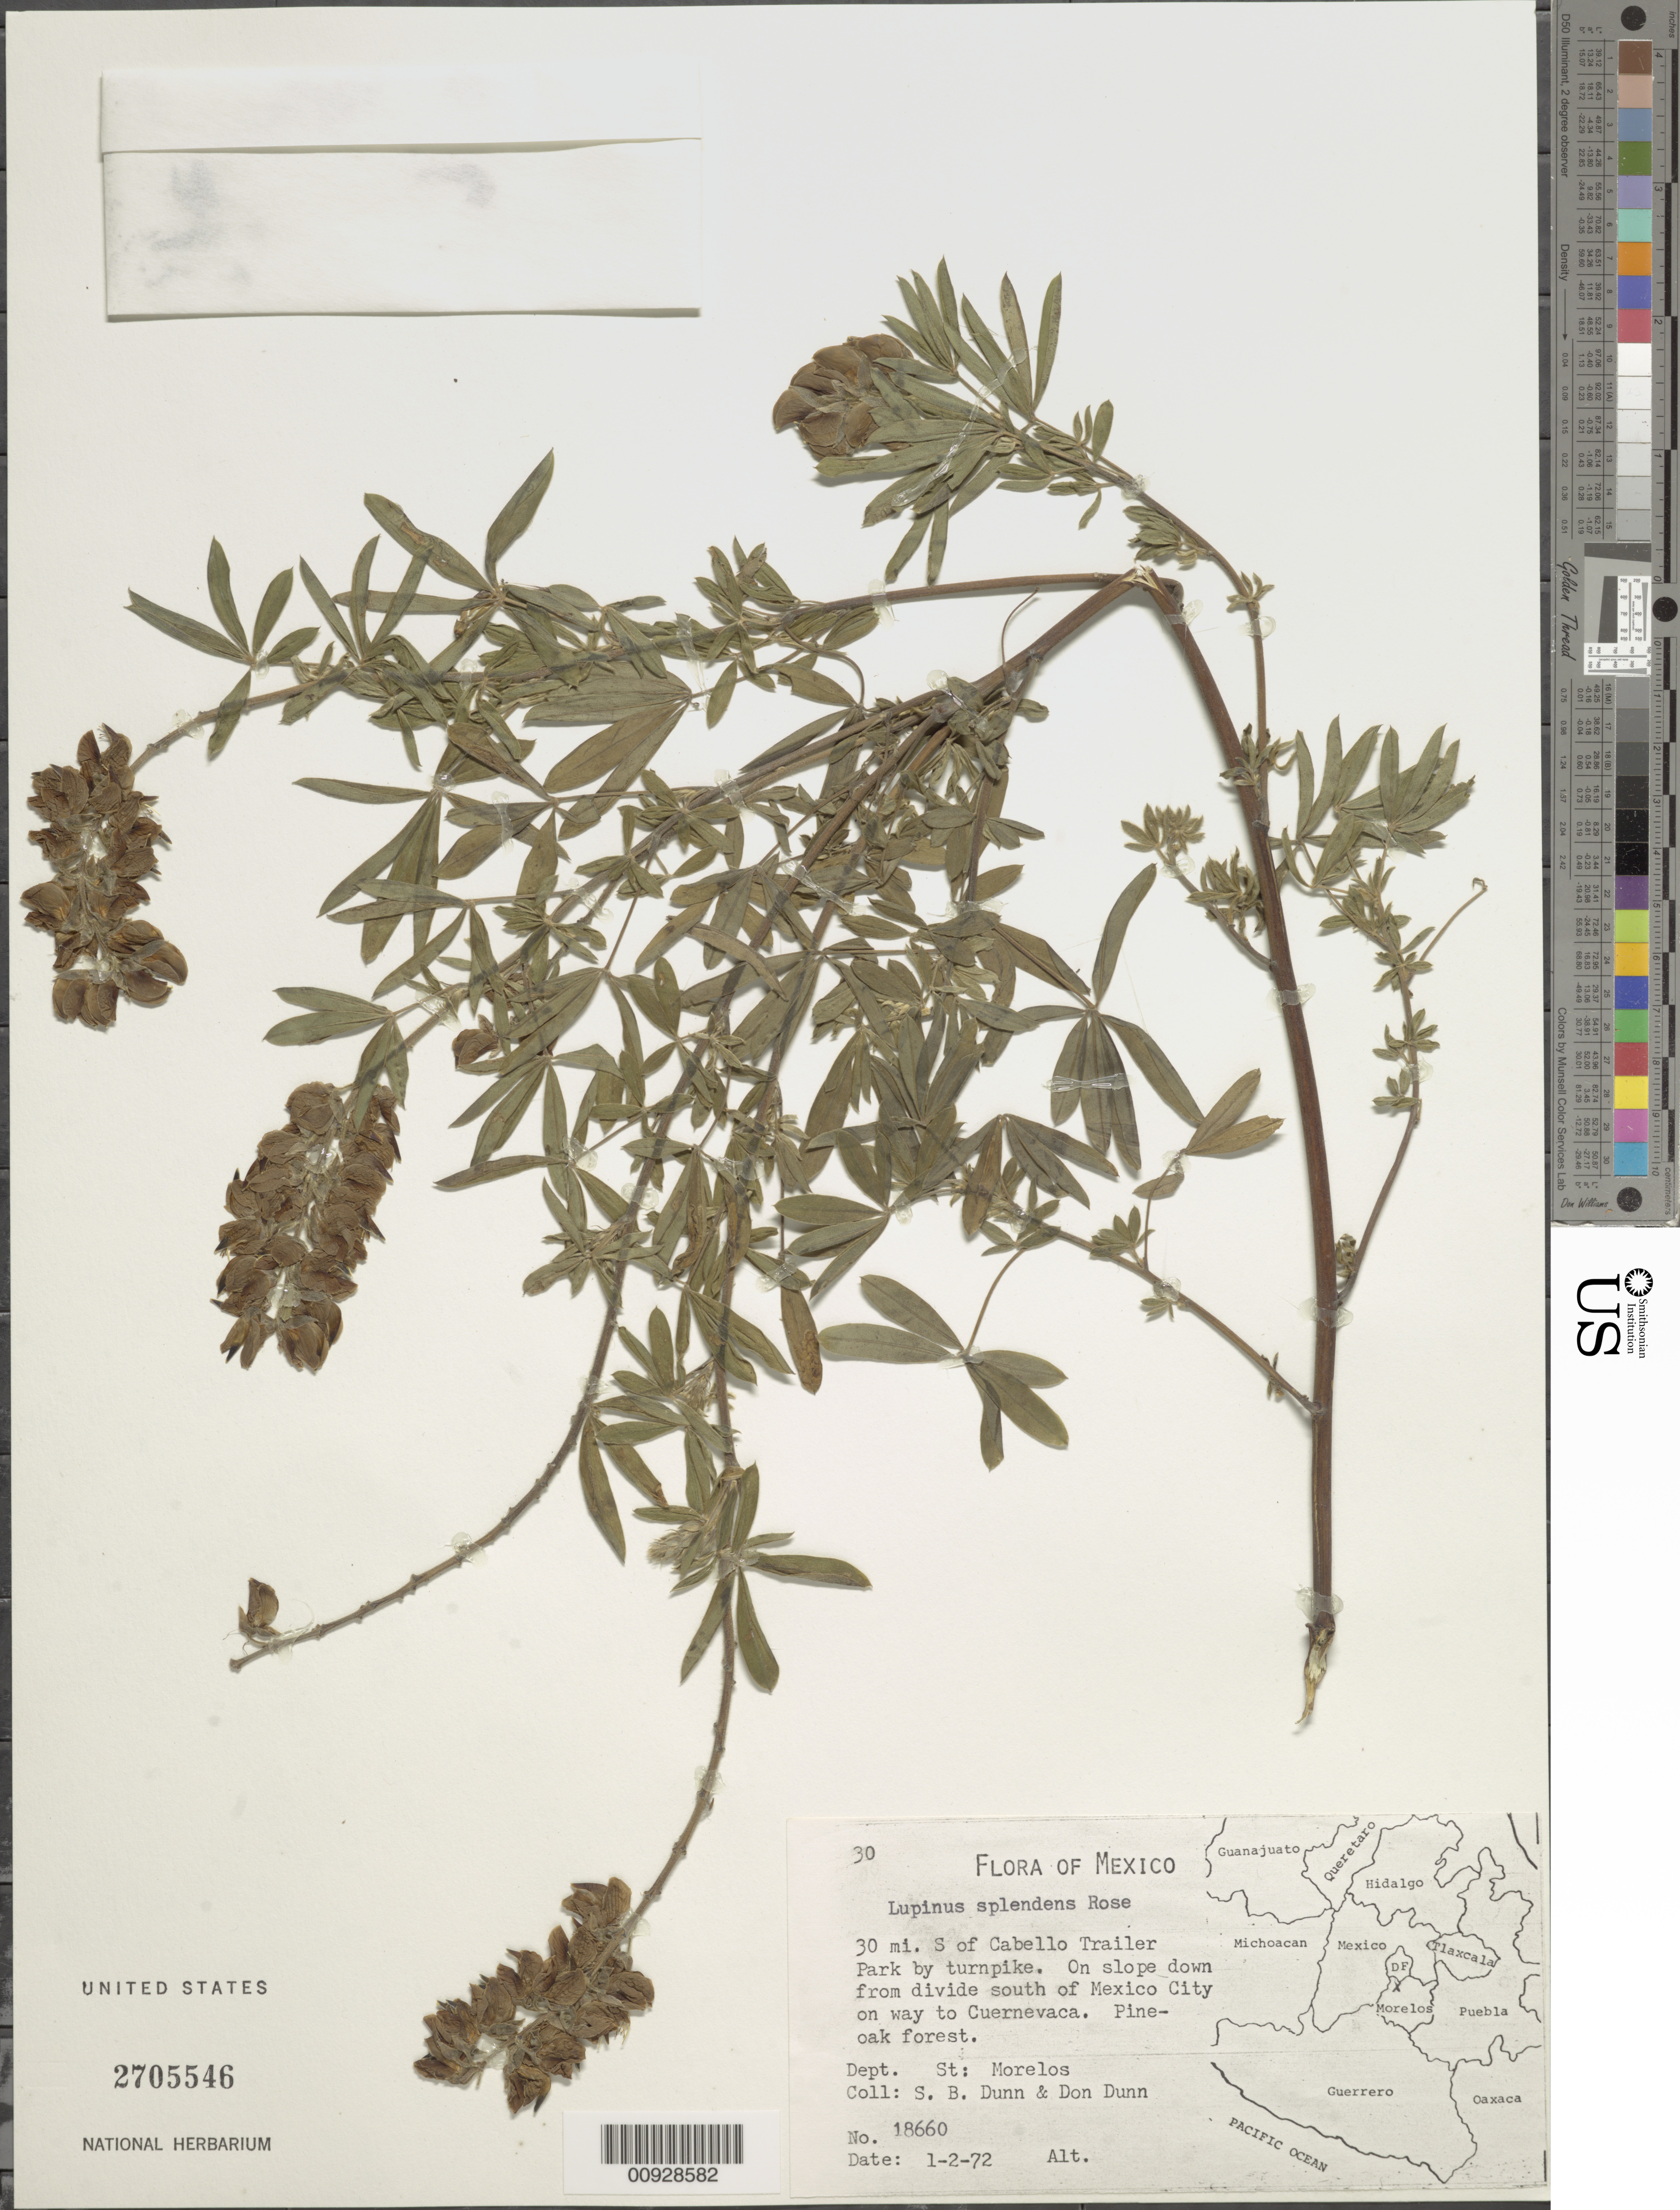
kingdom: Plantae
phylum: Tracheophyta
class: Magnoliopsida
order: Fabales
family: Fabaceae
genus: Lupinus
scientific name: Lupinus splendens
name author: Rose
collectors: Dunn, S. B. & D. Dunn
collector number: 18660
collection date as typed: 02 Jan 1972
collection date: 1972-01-02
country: Mexico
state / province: Morelos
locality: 30 mi. S of Cabello Trailer Park by turnpike. On slope down from divide south of Mexico City on way to Cuernavaca.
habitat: Pine-oak forest.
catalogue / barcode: US 2705546